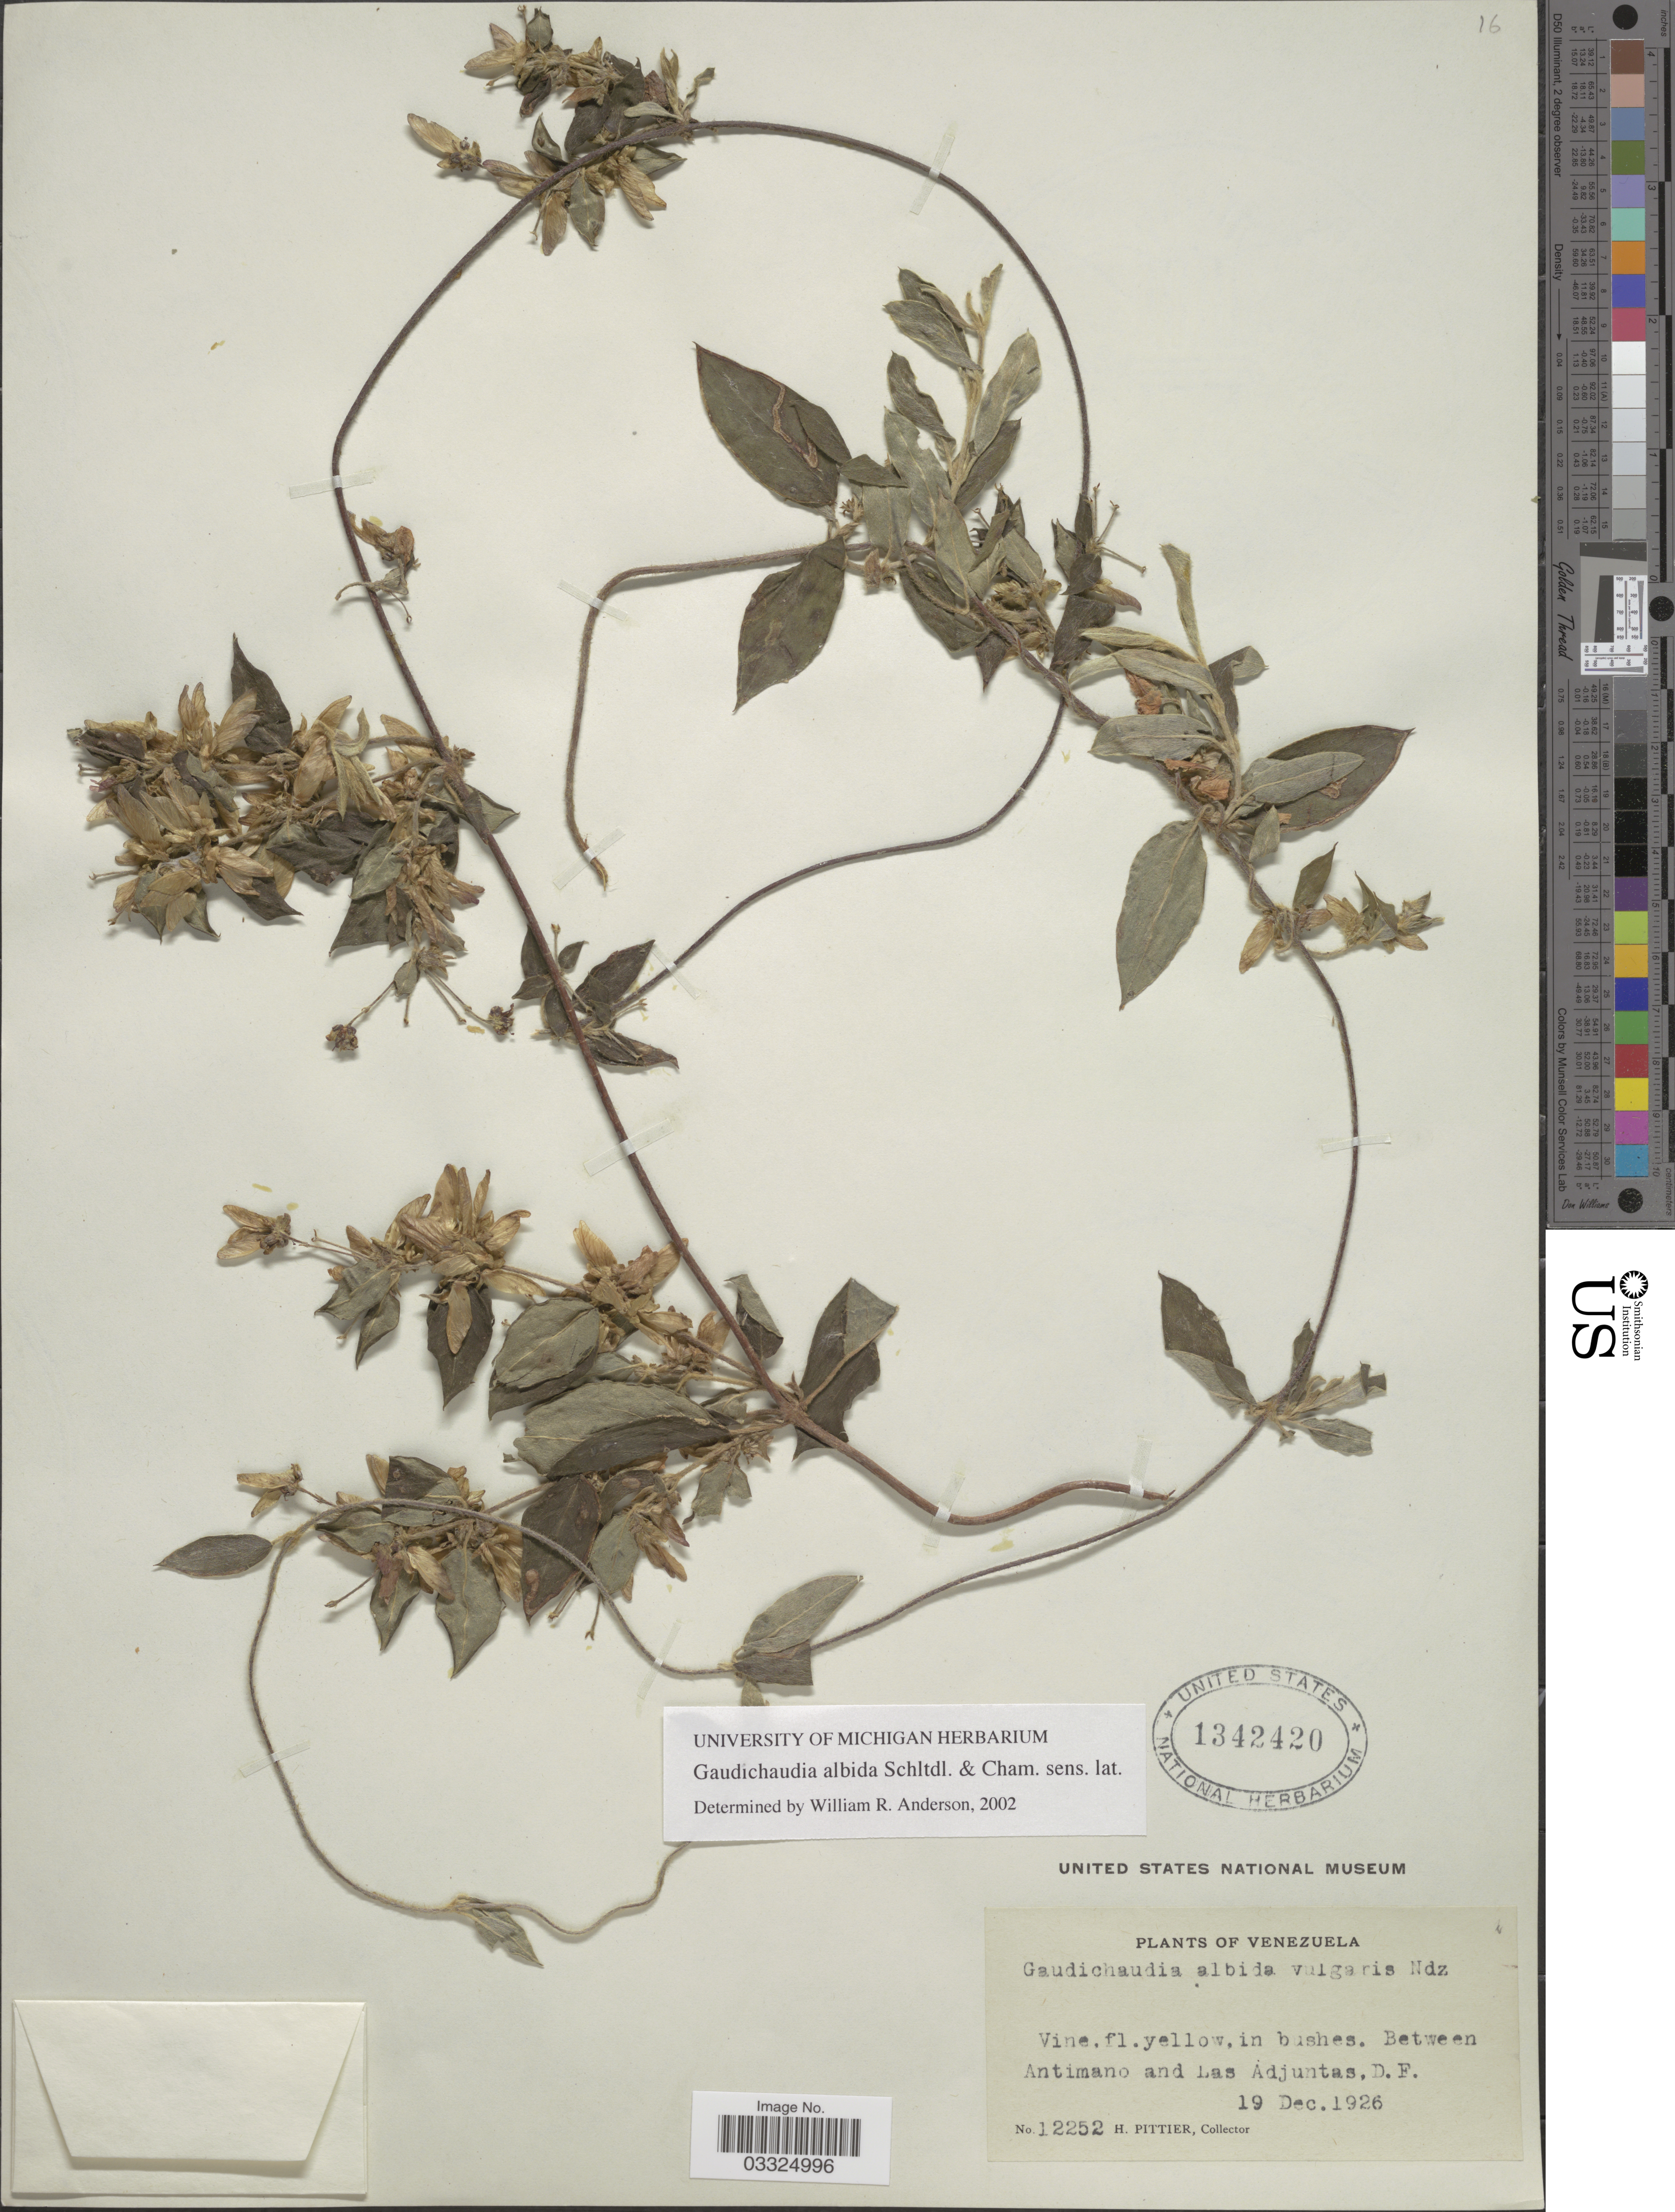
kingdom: Plantae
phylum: Tracheophyta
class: Magnoliopsida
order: Malpighiales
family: Malpighiaceae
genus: Gaudichaudia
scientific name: Gaudichaudia albida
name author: Schltdl. & Cham.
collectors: H. F. Pittier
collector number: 12252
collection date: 1926-12-19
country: Venezuela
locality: Between Antimano and Las Adjuntas, D.F.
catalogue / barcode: US 1342420